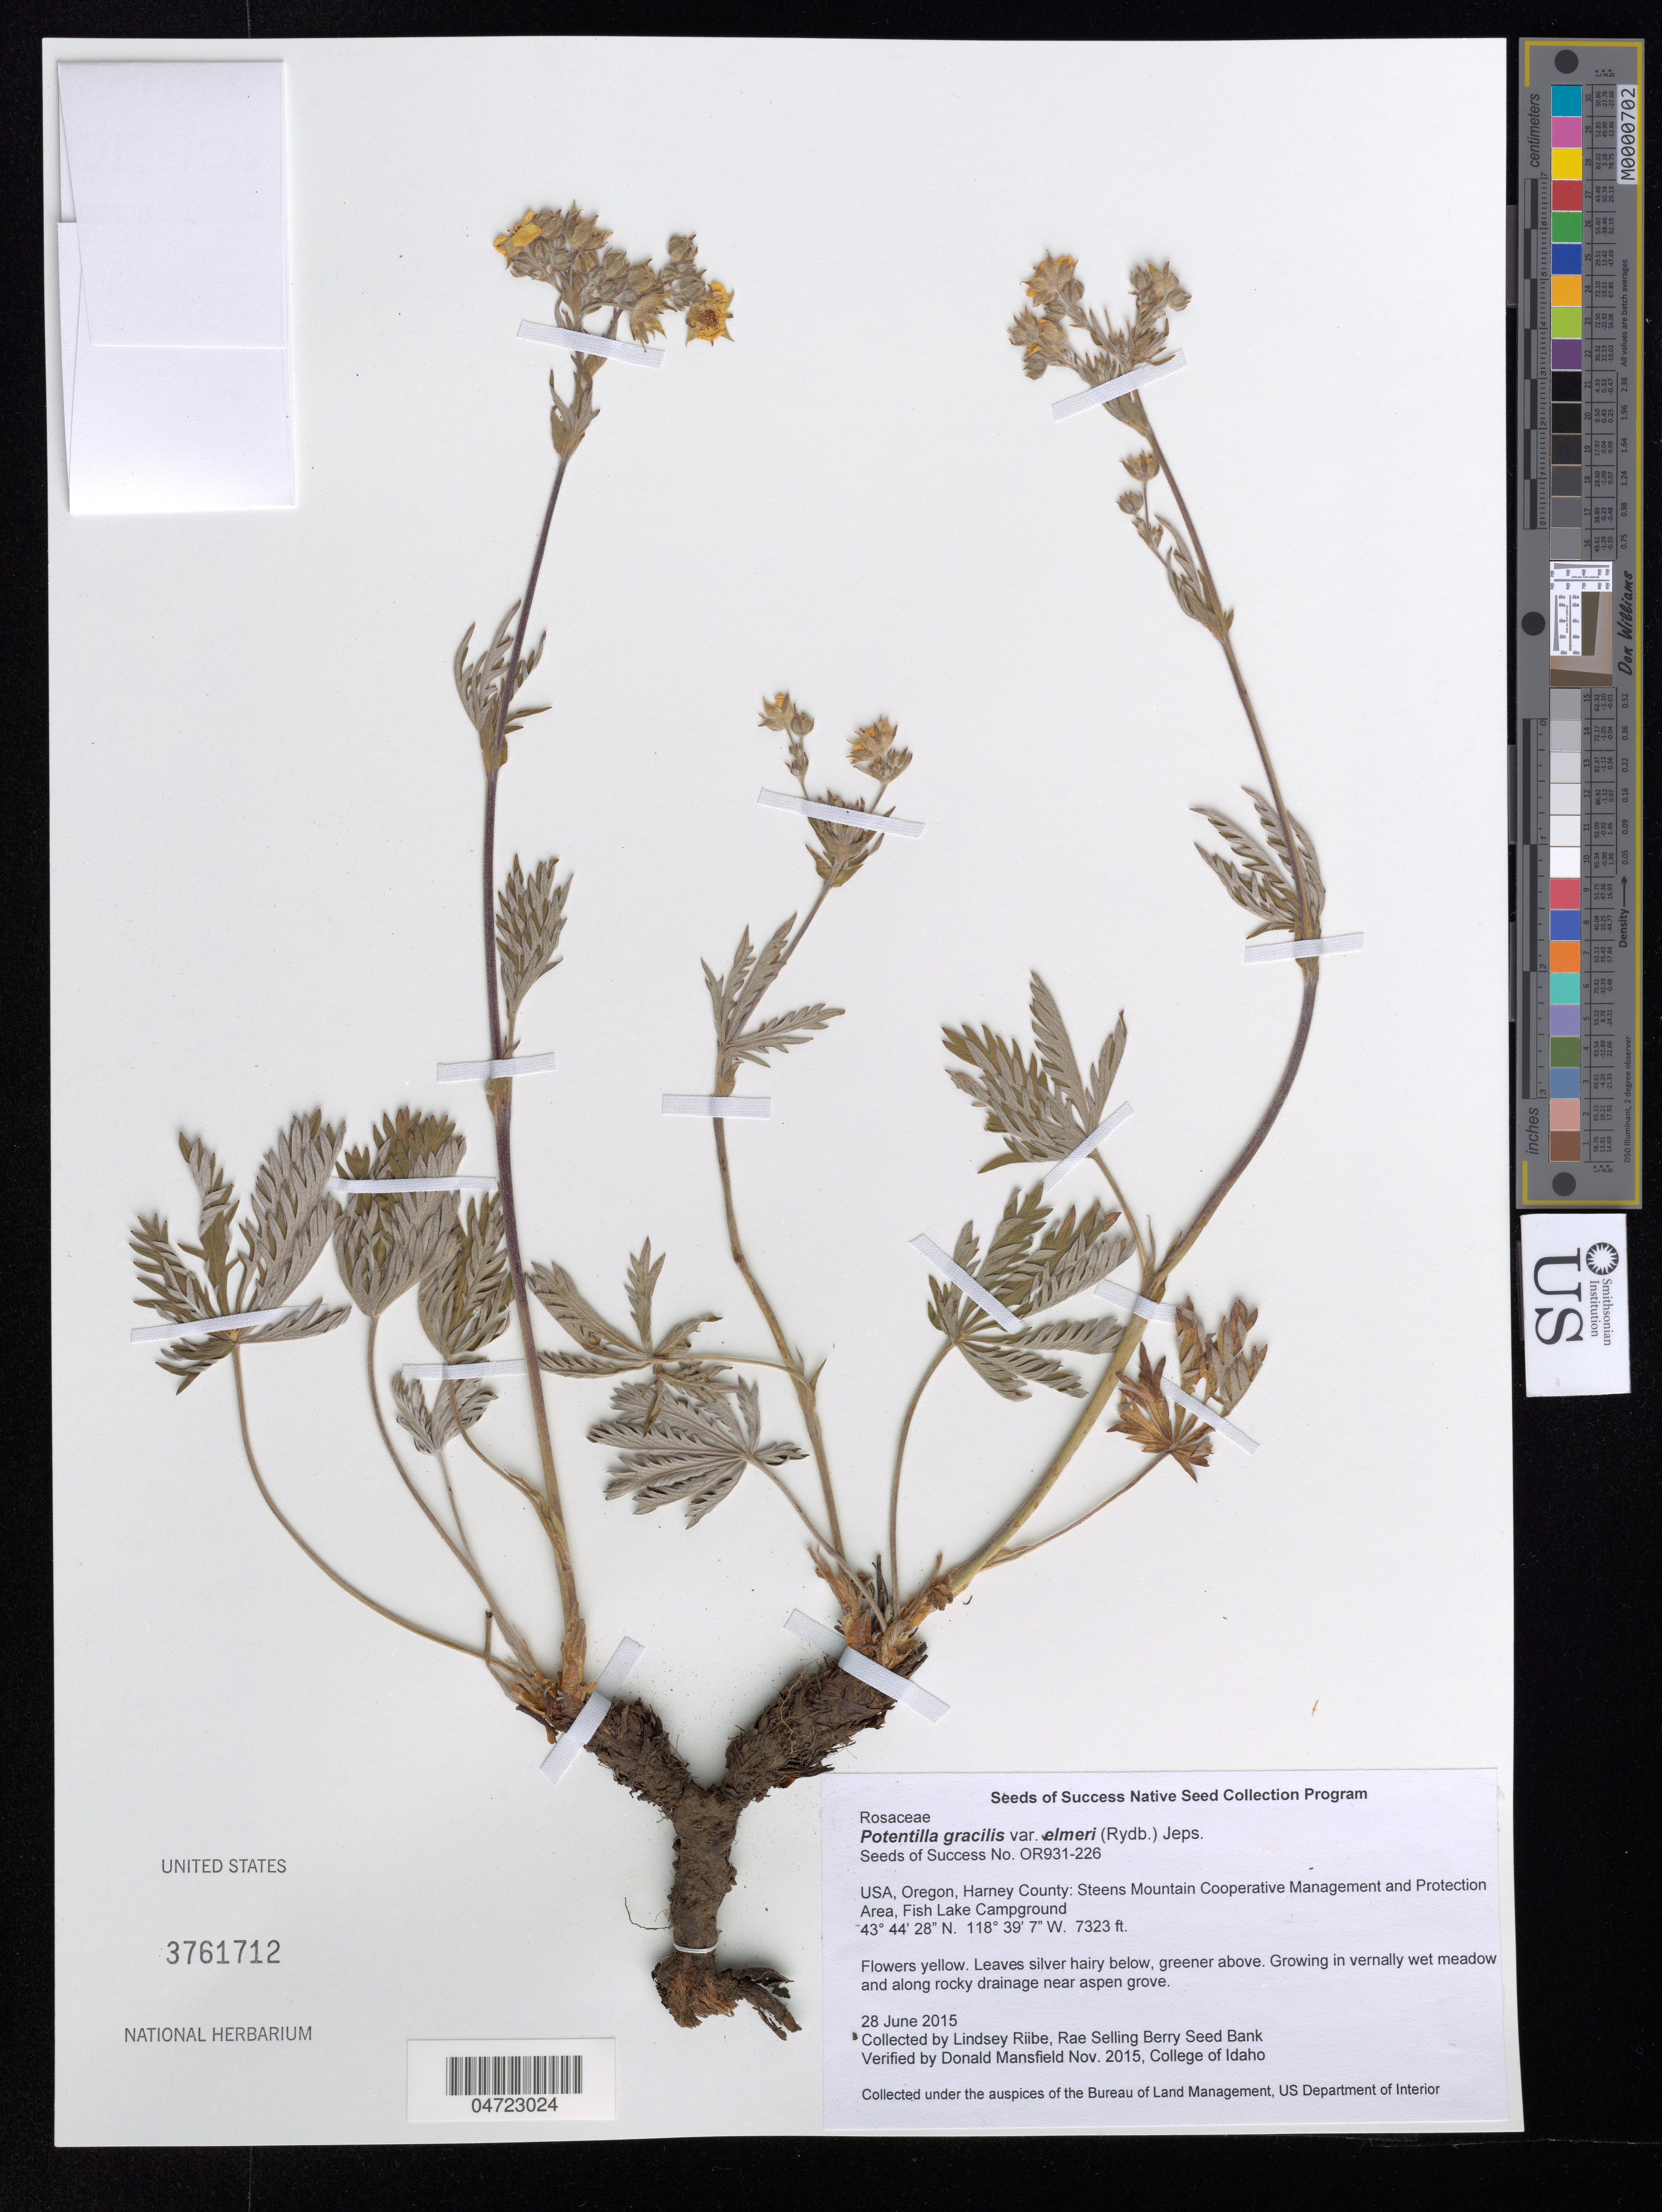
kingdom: Plantae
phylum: Tracheophyta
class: Magnoliopsida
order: Rosales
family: Rosaceae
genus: Potentilla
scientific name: Potentilla gracilis var. elmeri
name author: (Rydb.) Jeps.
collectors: L. Riibe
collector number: OR931-226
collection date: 2015-06-28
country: United States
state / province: Oregon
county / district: Harney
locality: Harney County: Steens Mountain Cooperative Management and Protection Area, Fish Lake Campground.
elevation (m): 2232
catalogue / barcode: US 3761712